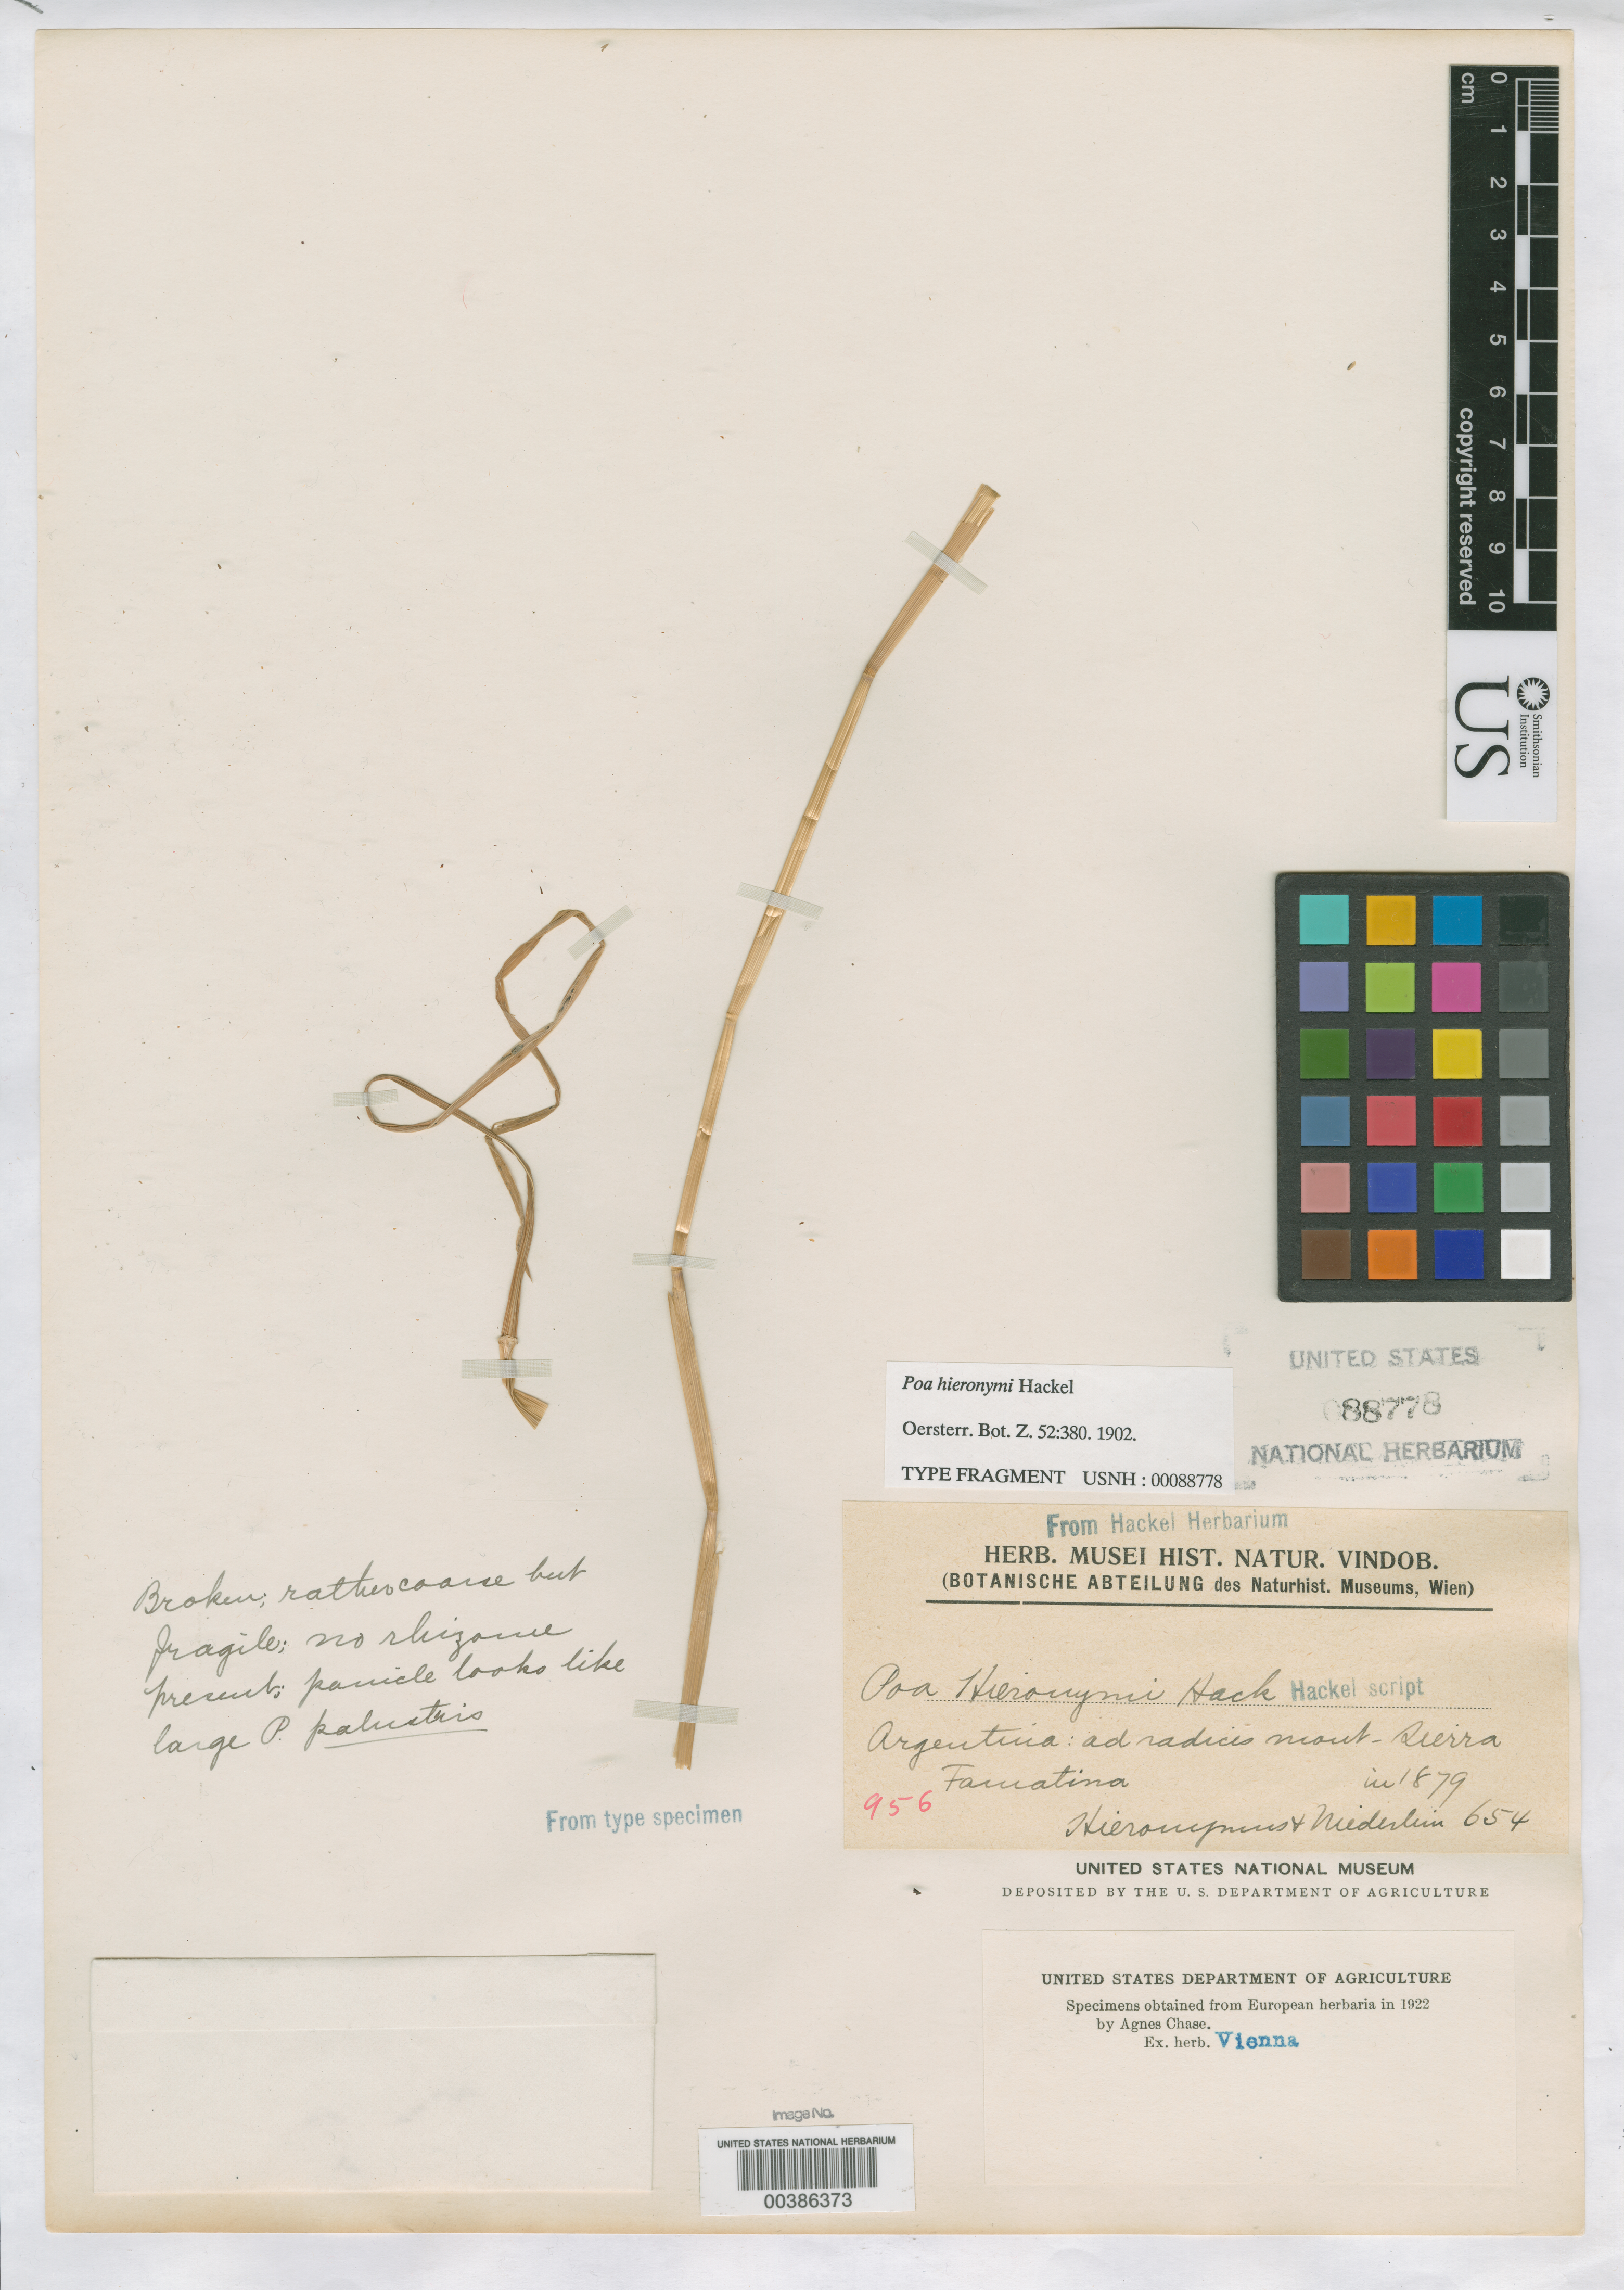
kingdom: Plantae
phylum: Tracheophyta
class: Liliopsida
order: Poales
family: Poaceae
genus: Poa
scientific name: Poa hieronymii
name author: Hack.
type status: Type Fragment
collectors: G. H. Hieronymus & G. Niederlein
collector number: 654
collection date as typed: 1879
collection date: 1879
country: Argentina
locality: Sierra Famatina.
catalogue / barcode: US 88778